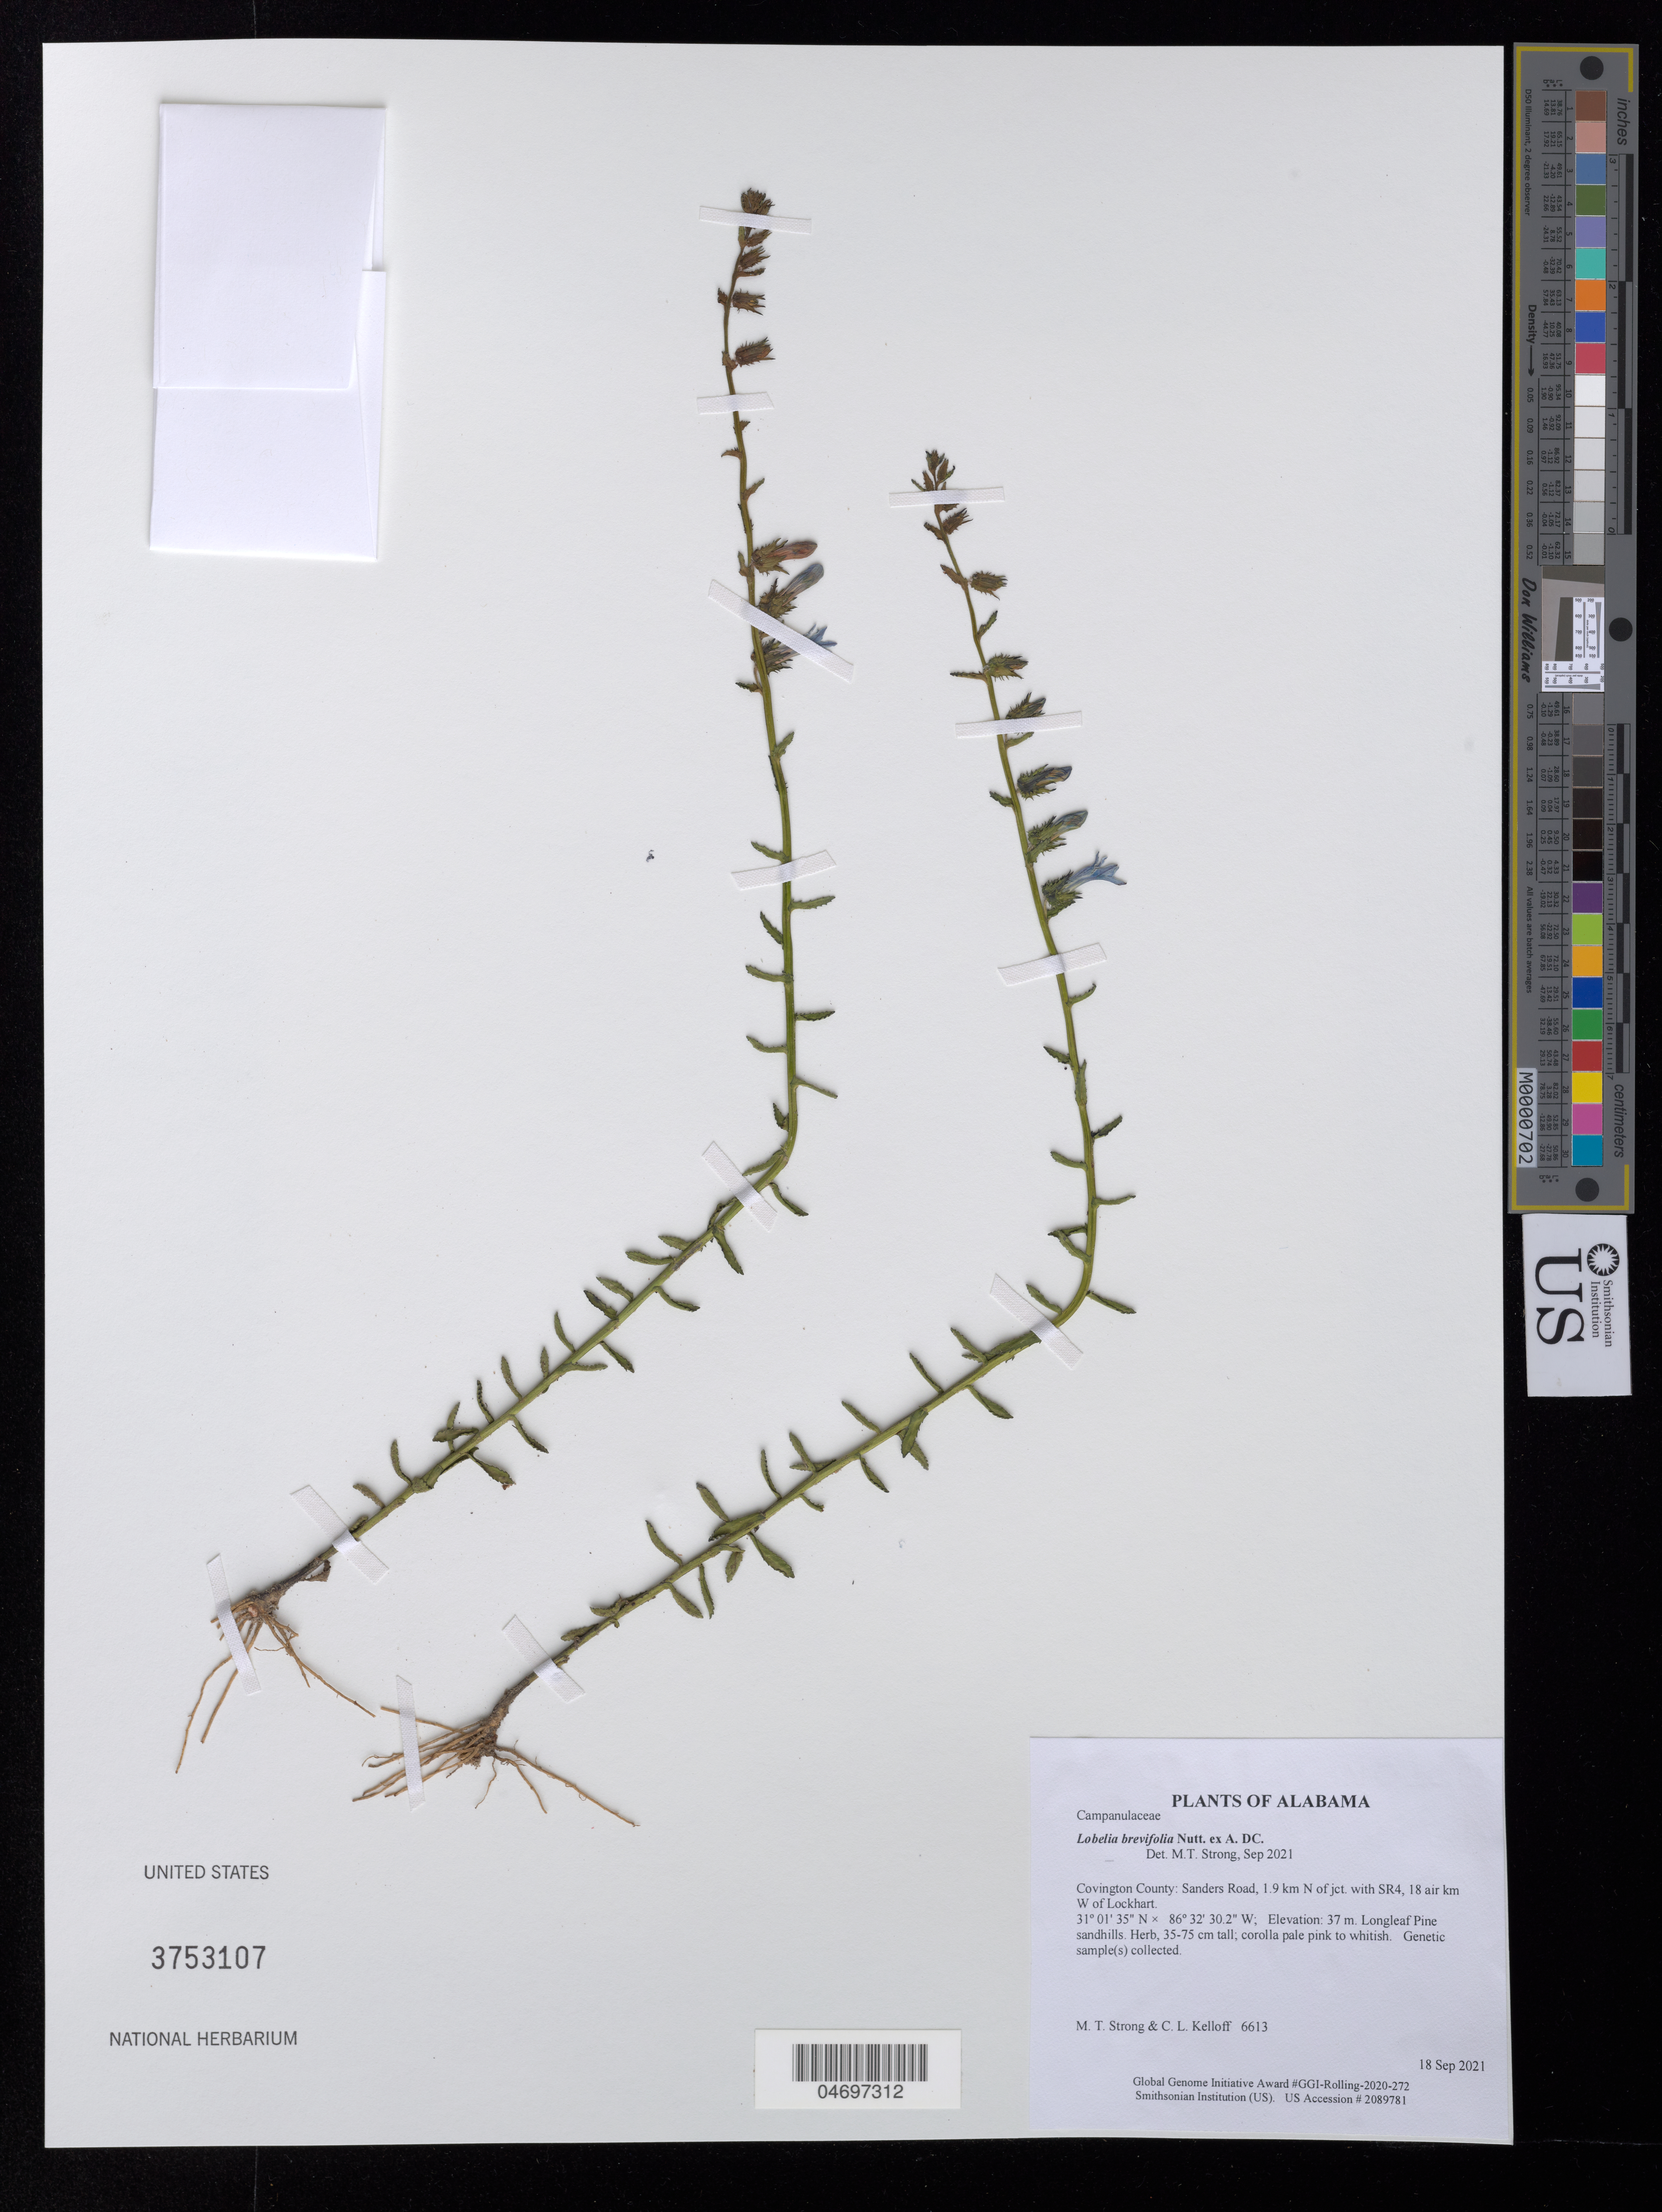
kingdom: Plantae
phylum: Tracheophyta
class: Magnoliopsida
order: Asterales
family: Campanulaceae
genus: Lobelia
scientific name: Lobelia brevifolia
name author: Nutt. ex A. DC.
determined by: Strong, Mark T.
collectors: M. T. Strong & C. L. Kelloff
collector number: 6613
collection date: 2021-09-18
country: United States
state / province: Alabama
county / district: Covington County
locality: Sanders Road, 1.9 km N of jct. with SR4, 18 air km W of Lockhart.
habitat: Longleaf Pine sandhills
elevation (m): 37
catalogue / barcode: US 3753107